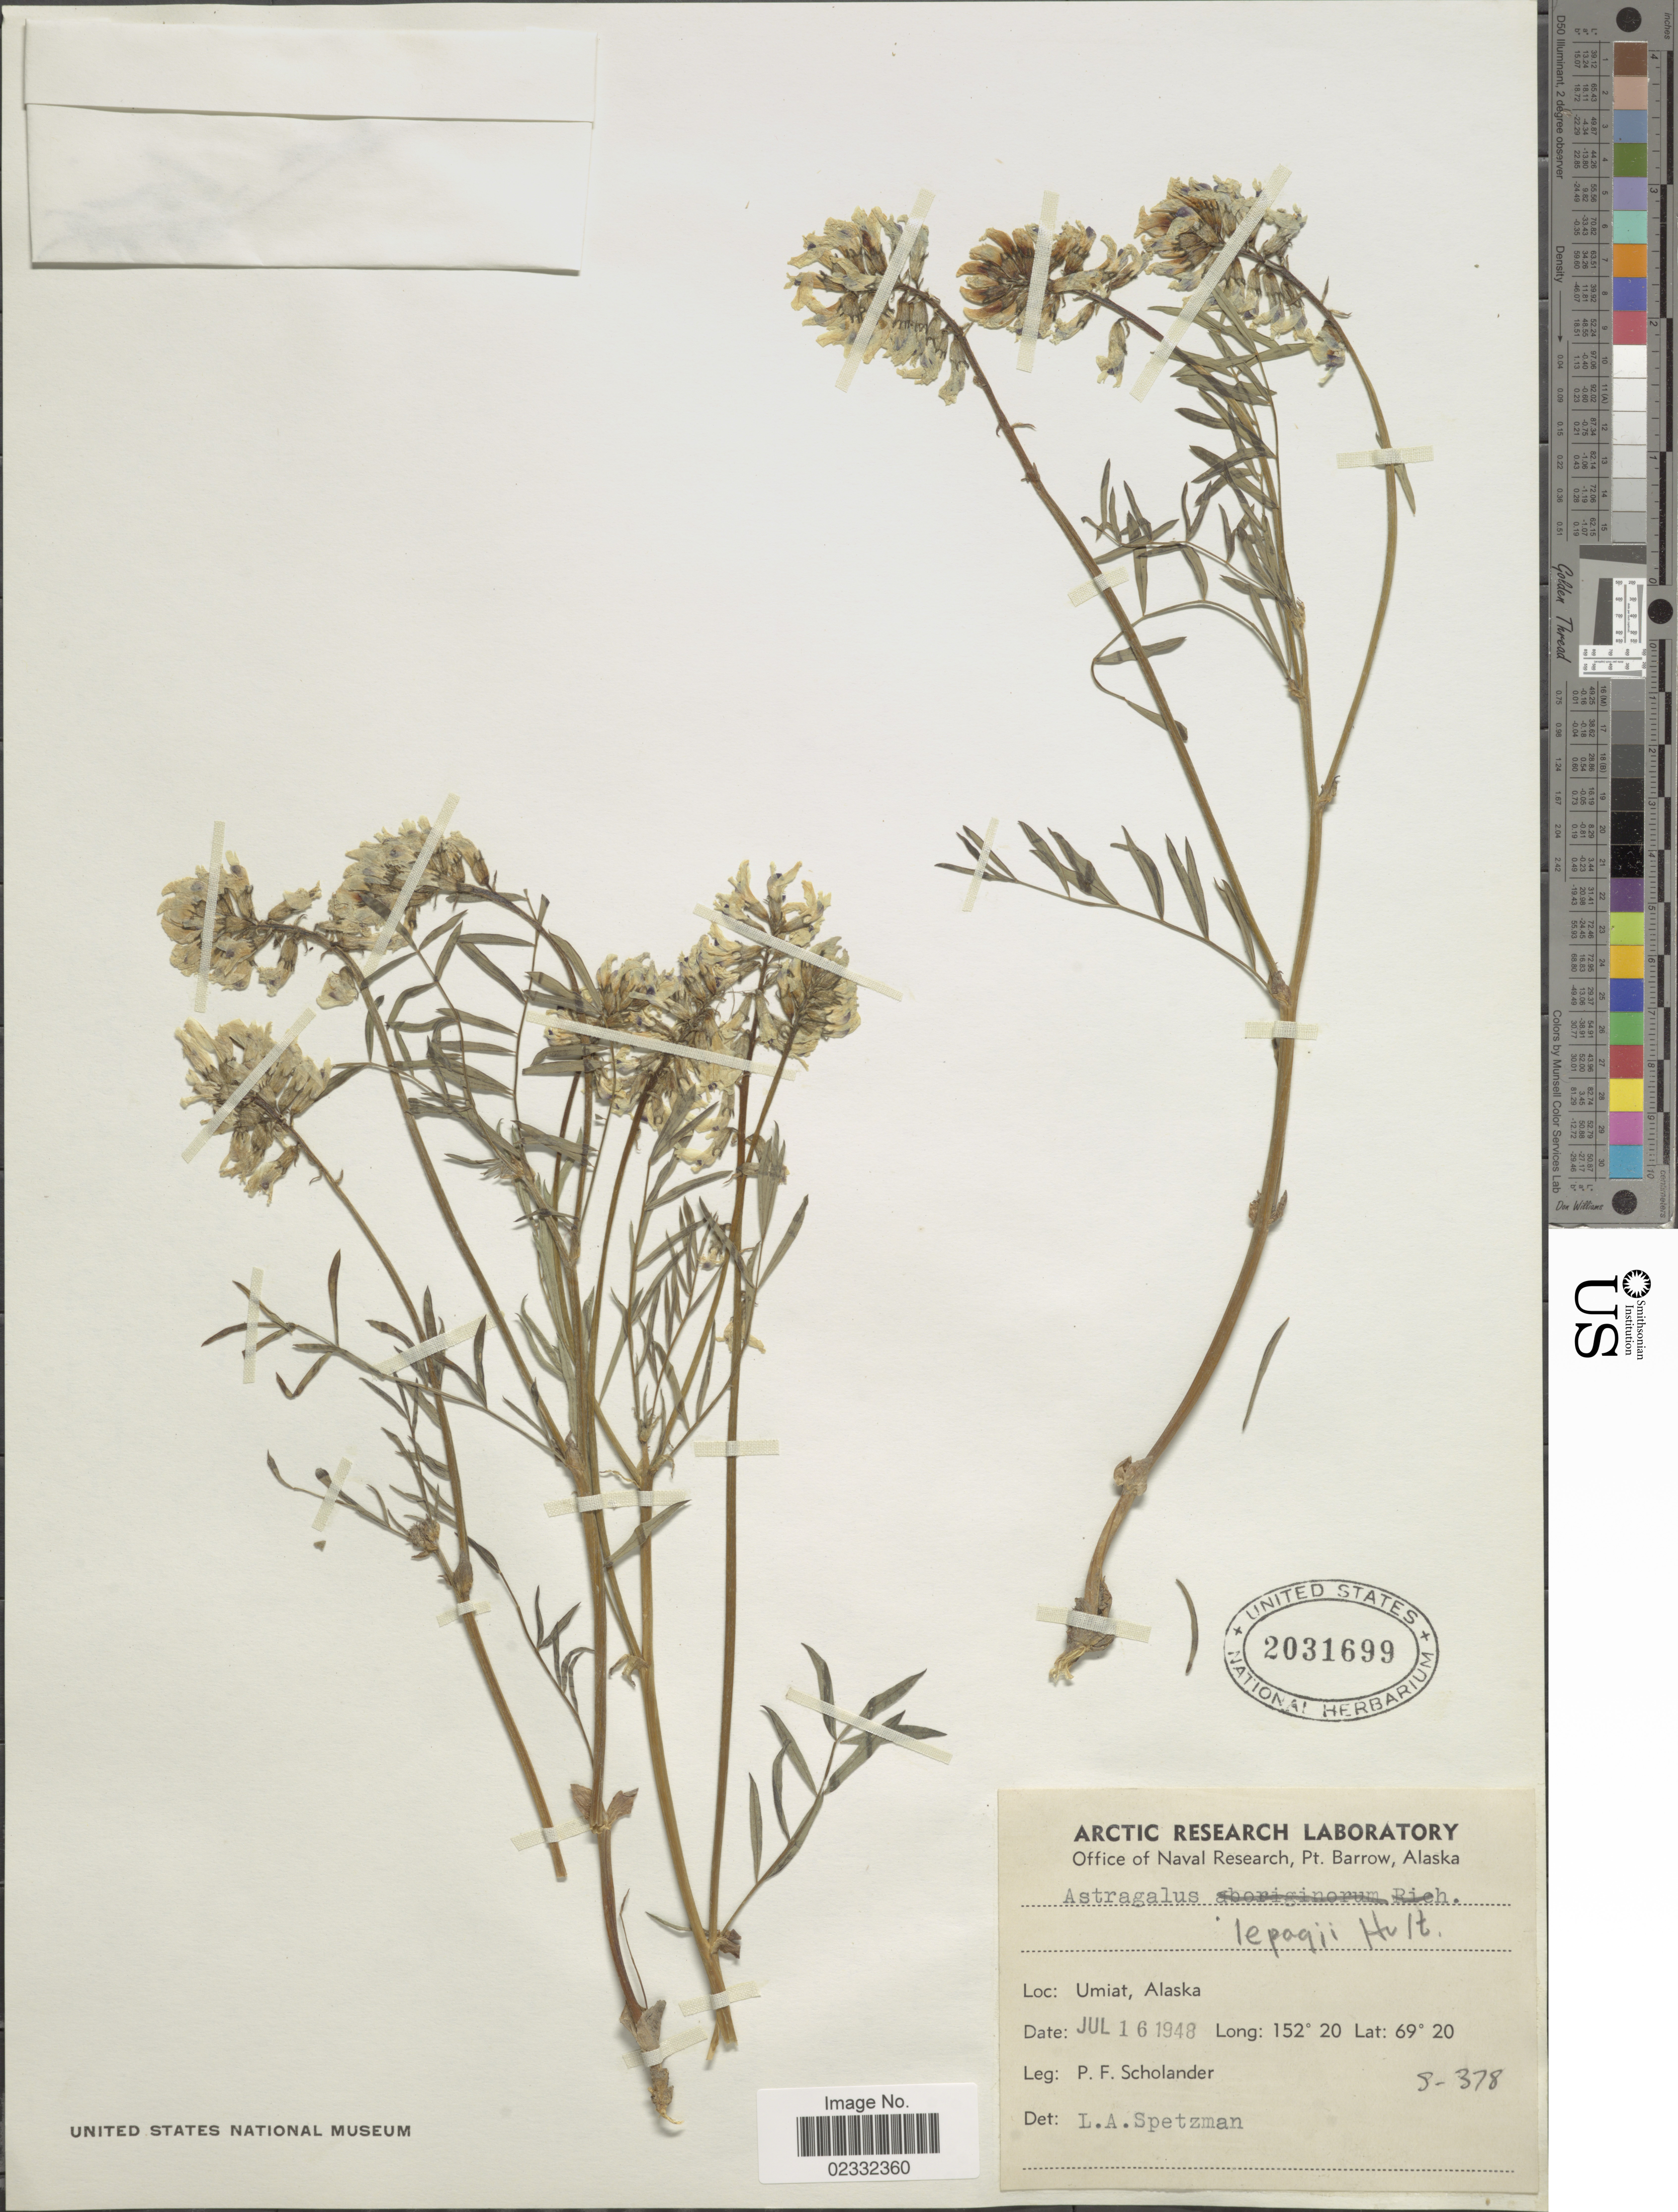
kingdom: Plantae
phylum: Tracheophyta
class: Magnoliopsida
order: Fabales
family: Fabaceae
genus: Astragalus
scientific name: Astragalus lepagei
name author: Hultén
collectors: P. Scholander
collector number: S-378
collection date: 1948-07-16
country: United States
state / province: Alaska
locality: Umiat, Alaska.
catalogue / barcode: US 2031699